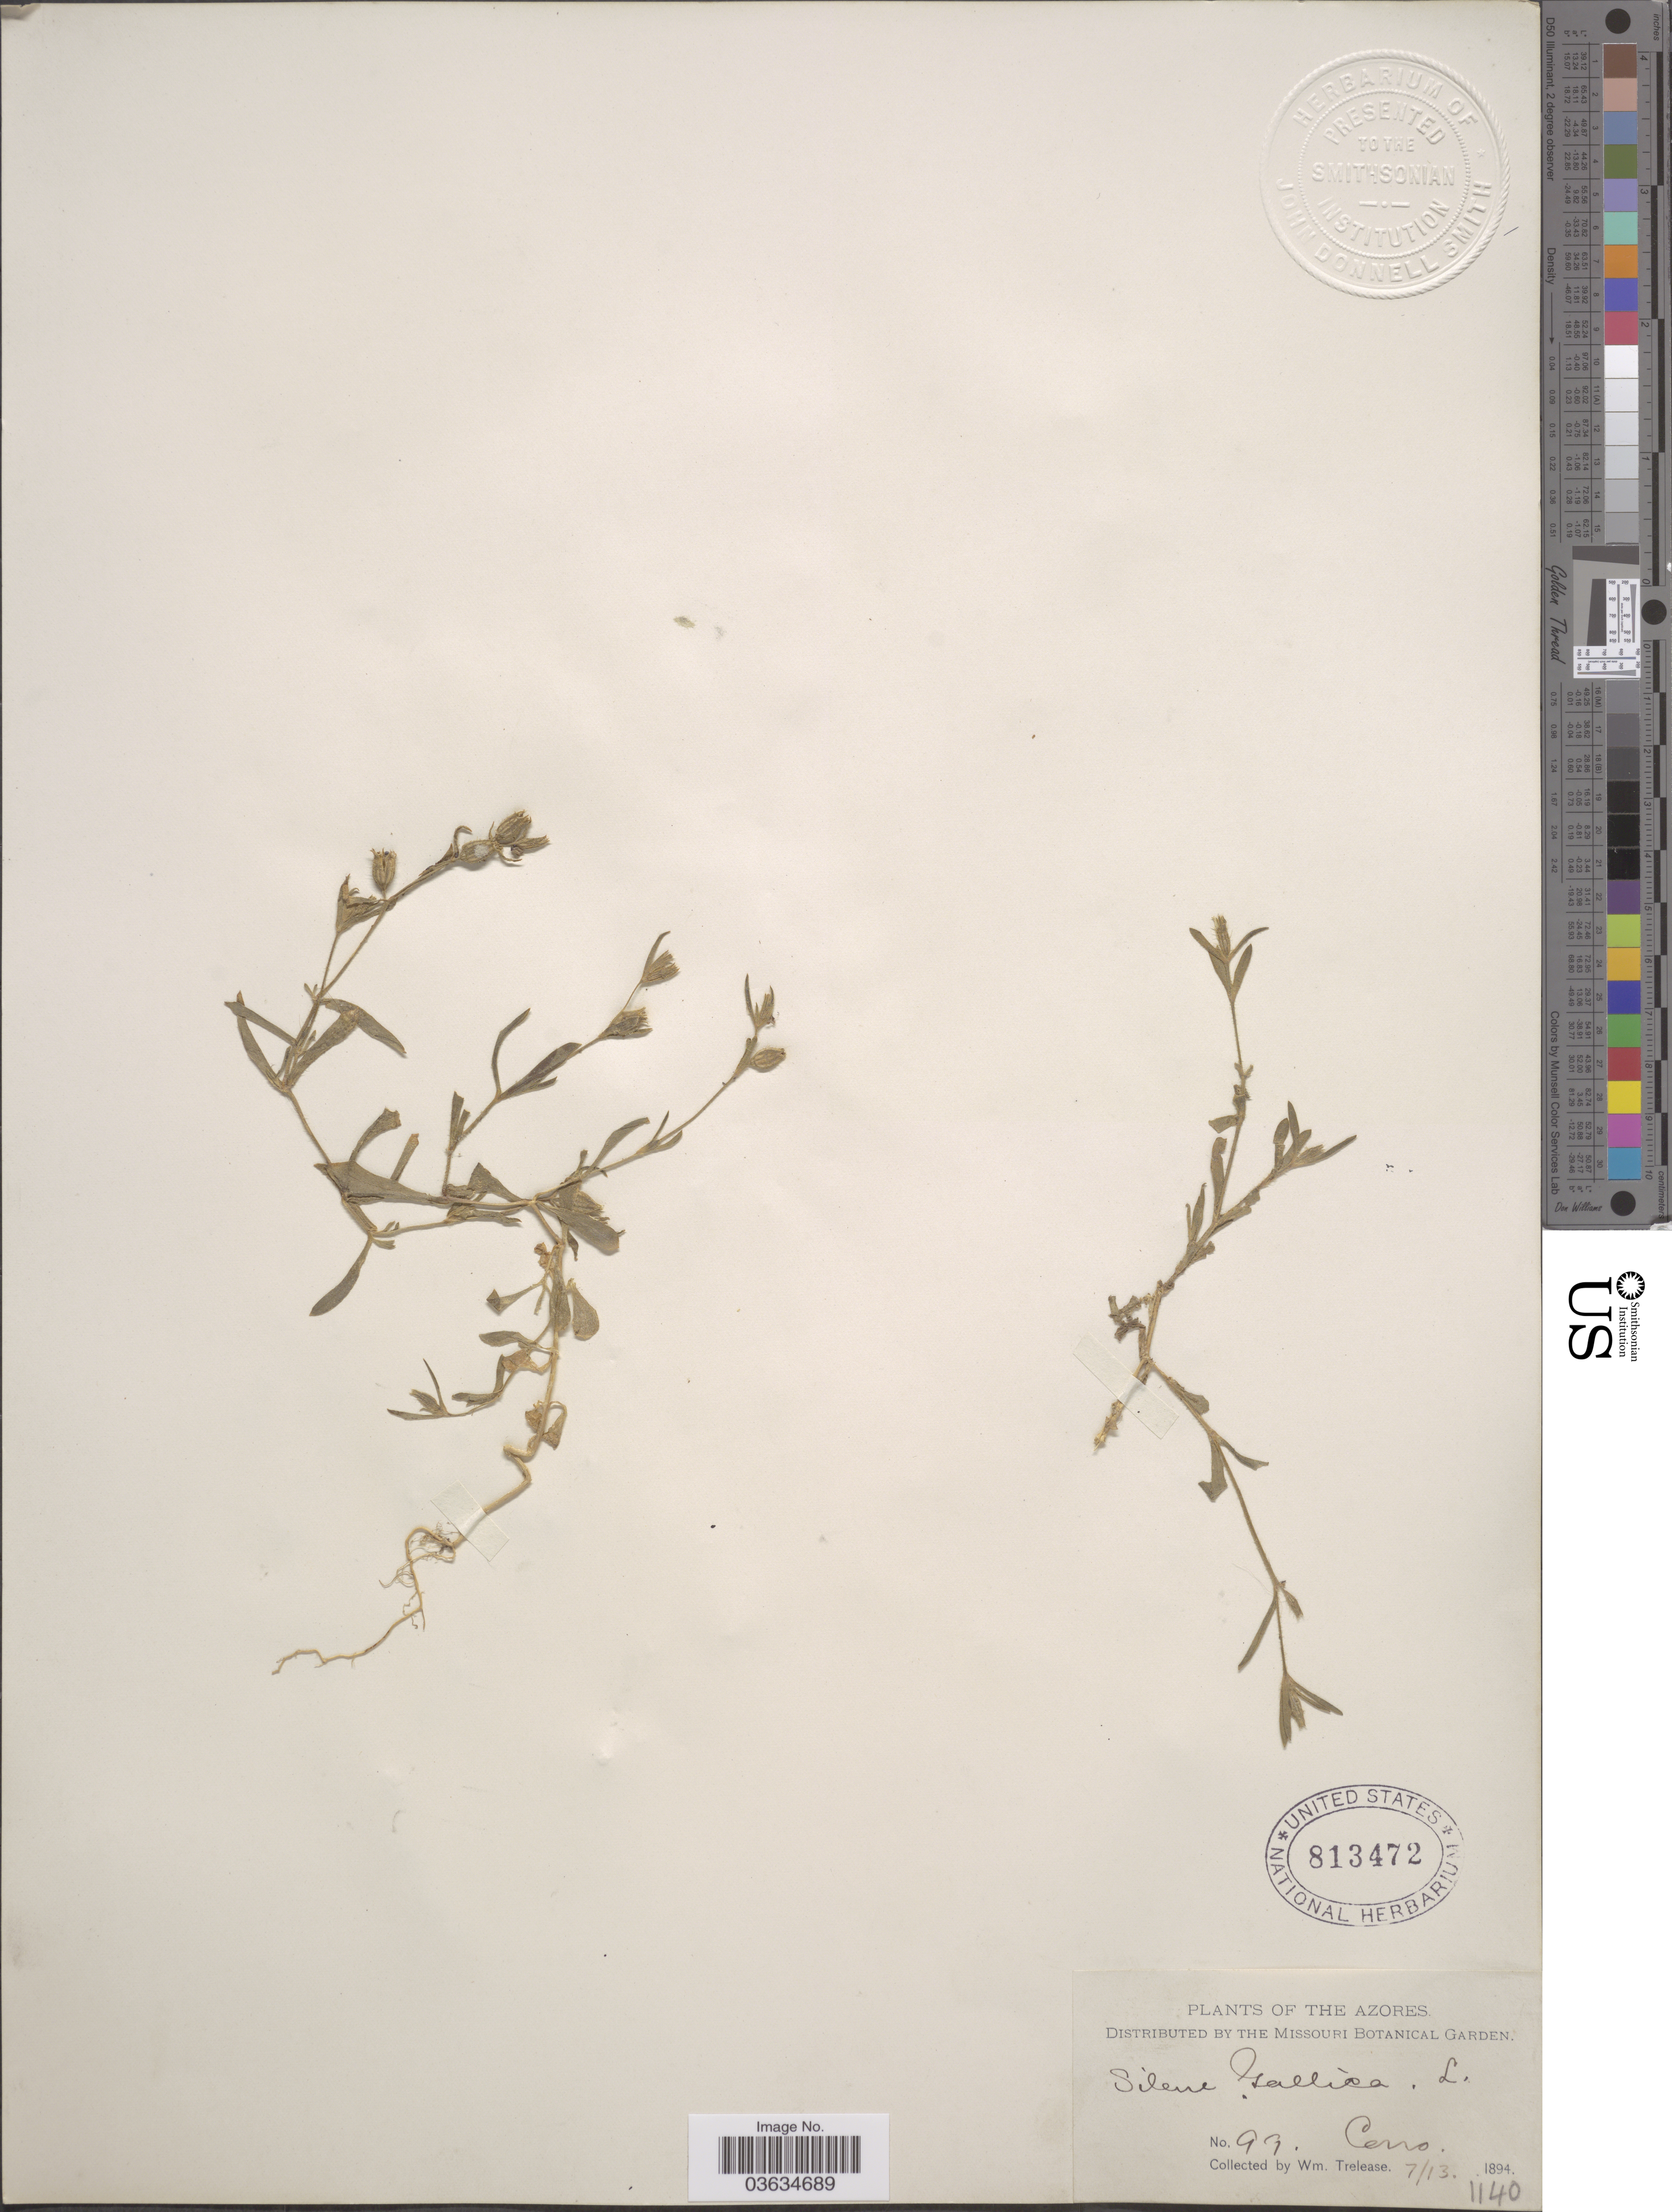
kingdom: Plantae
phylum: Tracheophyta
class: Magnoliopsida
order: Caryophyllales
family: Caryophyllaceae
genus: Silene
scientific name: Silene gallica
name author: L.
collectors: W. Trelease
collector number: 99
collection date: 1894-07-13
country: Portugal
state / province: Azores (Aut. Reg.)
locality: Cerro.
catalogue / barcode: US 813472